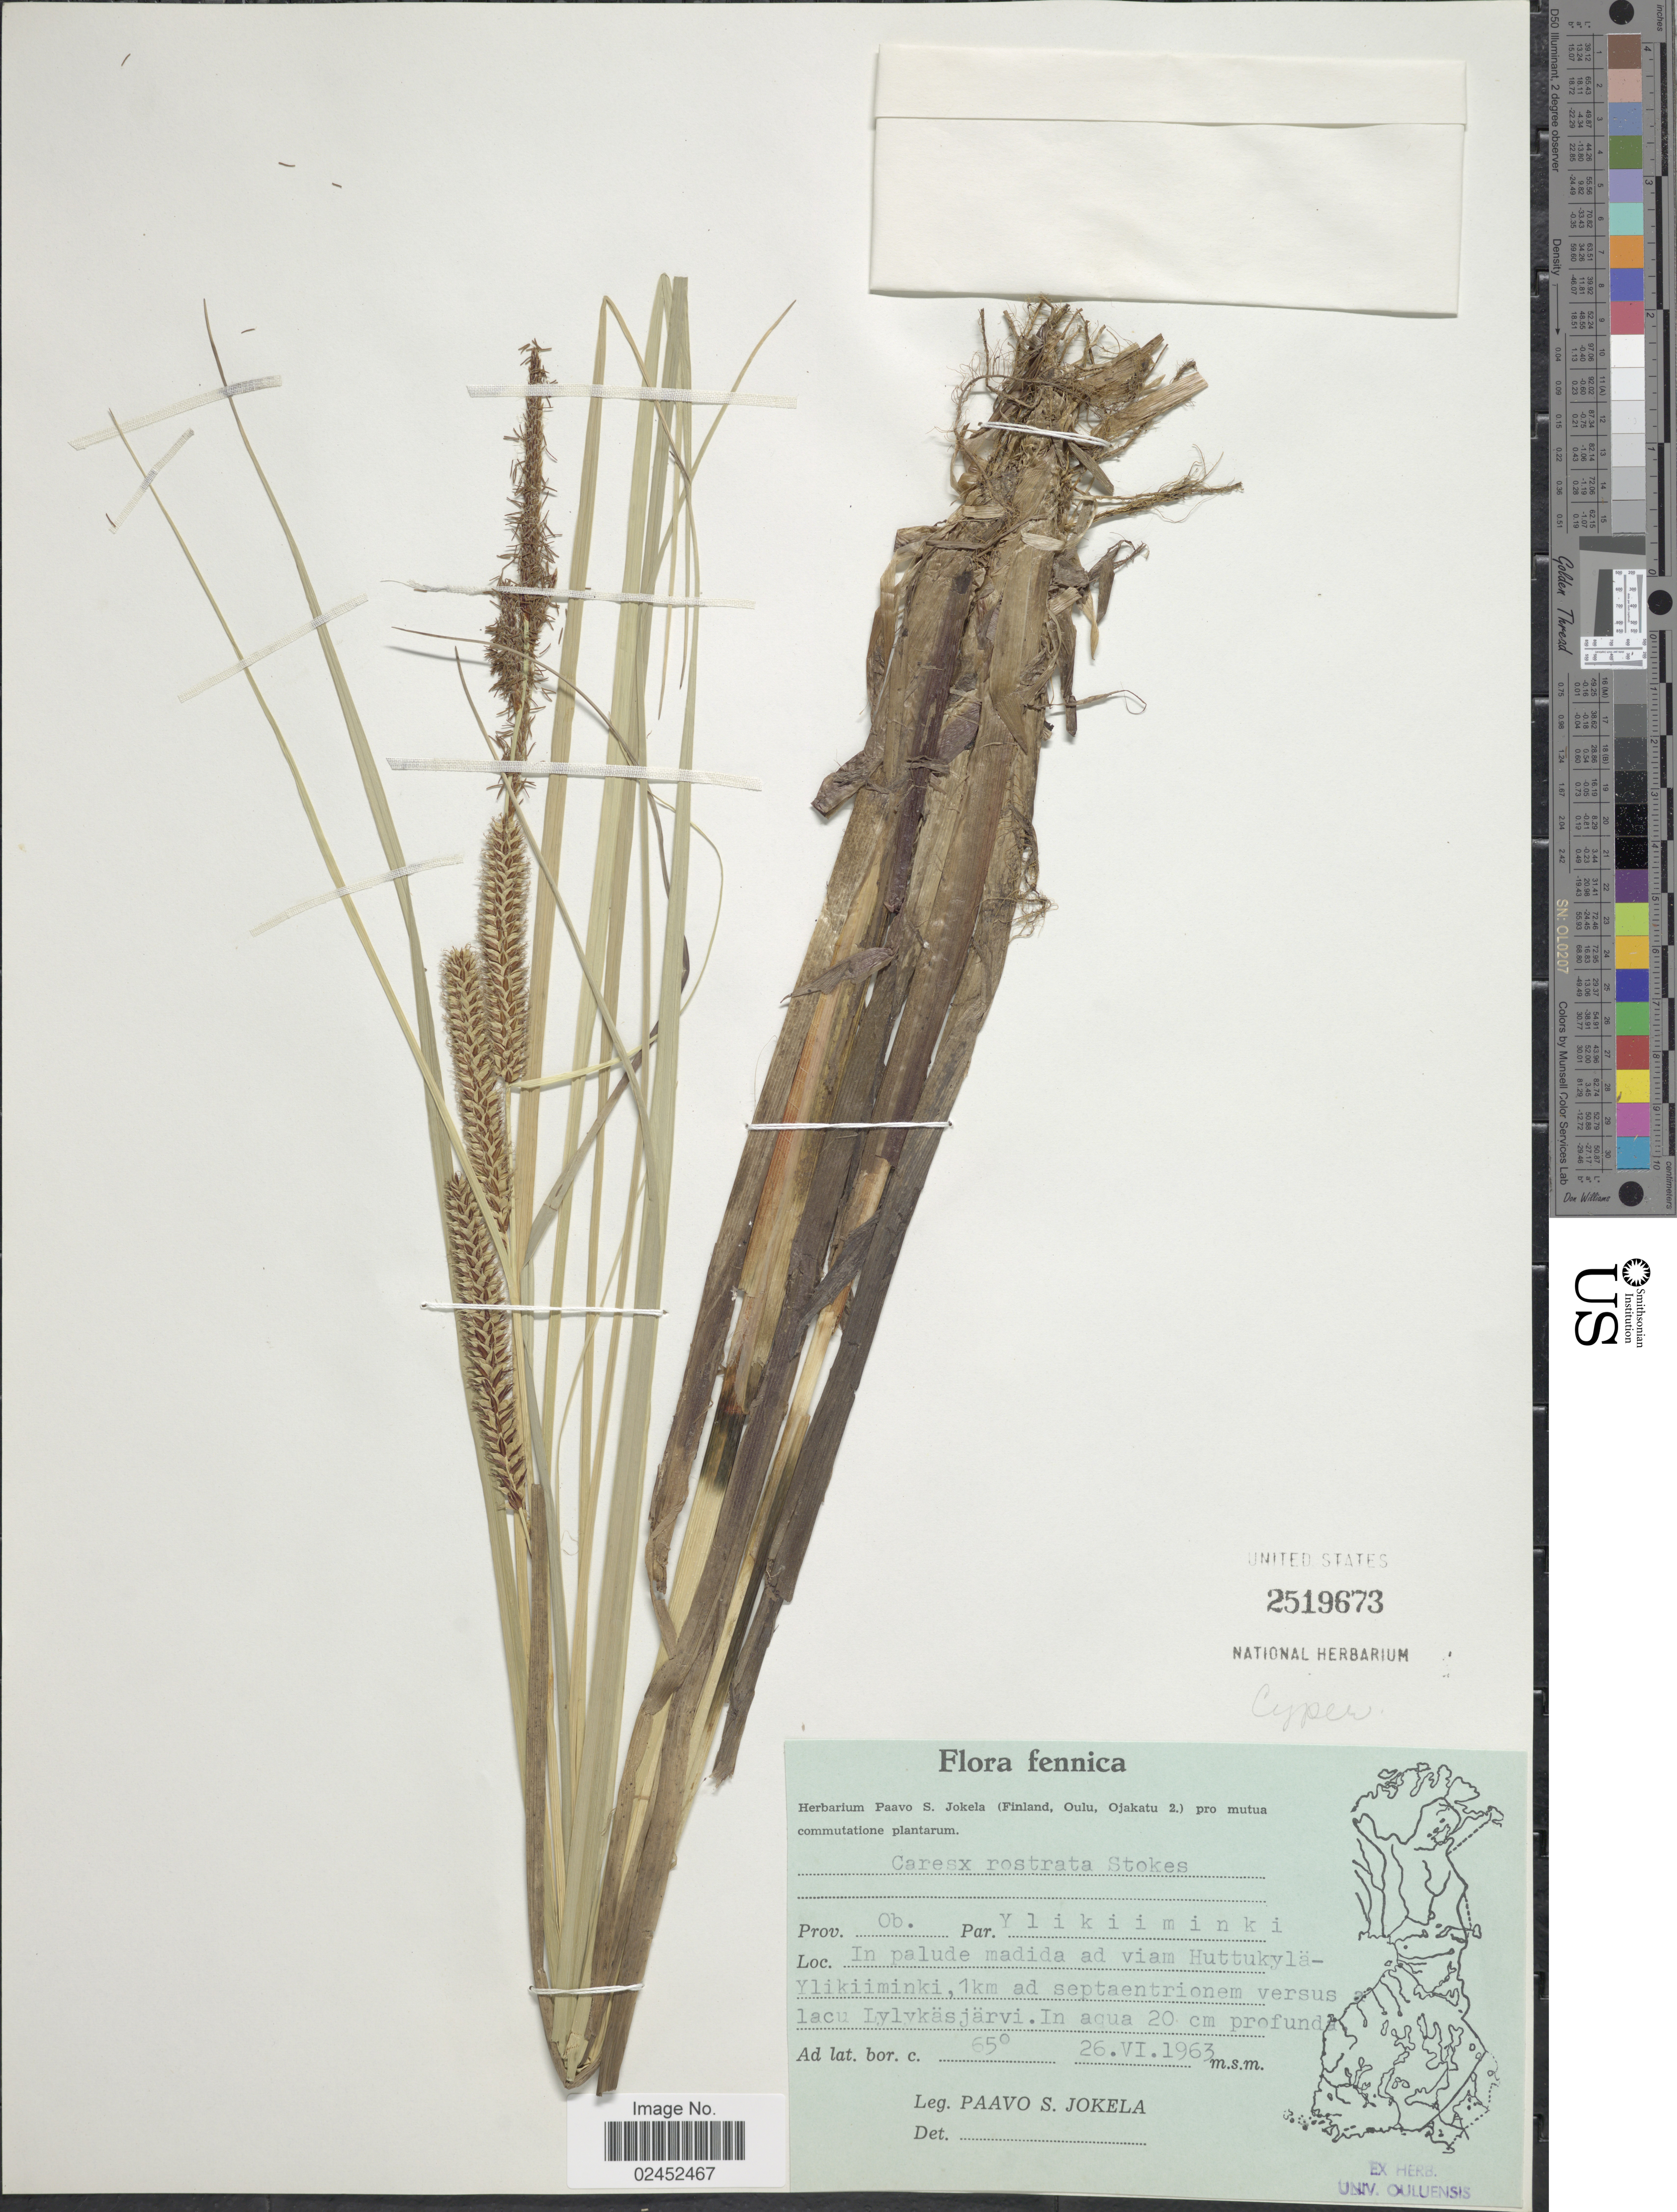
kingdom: Plantae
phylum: Tracheophyta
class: Liliopsida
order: Poales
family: Cyperaceae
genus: Carex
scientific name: Carex rostrata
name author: Stokes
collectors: P. Jokela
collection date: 1963-06-26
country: Finland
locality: Fennica. Prov. Ob. par. Ylikiiminki, In palude madida ad viam Huttukyala-Ylikiiminki, 1 km ad septaentrionem versus lacu Lylykasjarvi.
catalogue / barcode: US 2519673